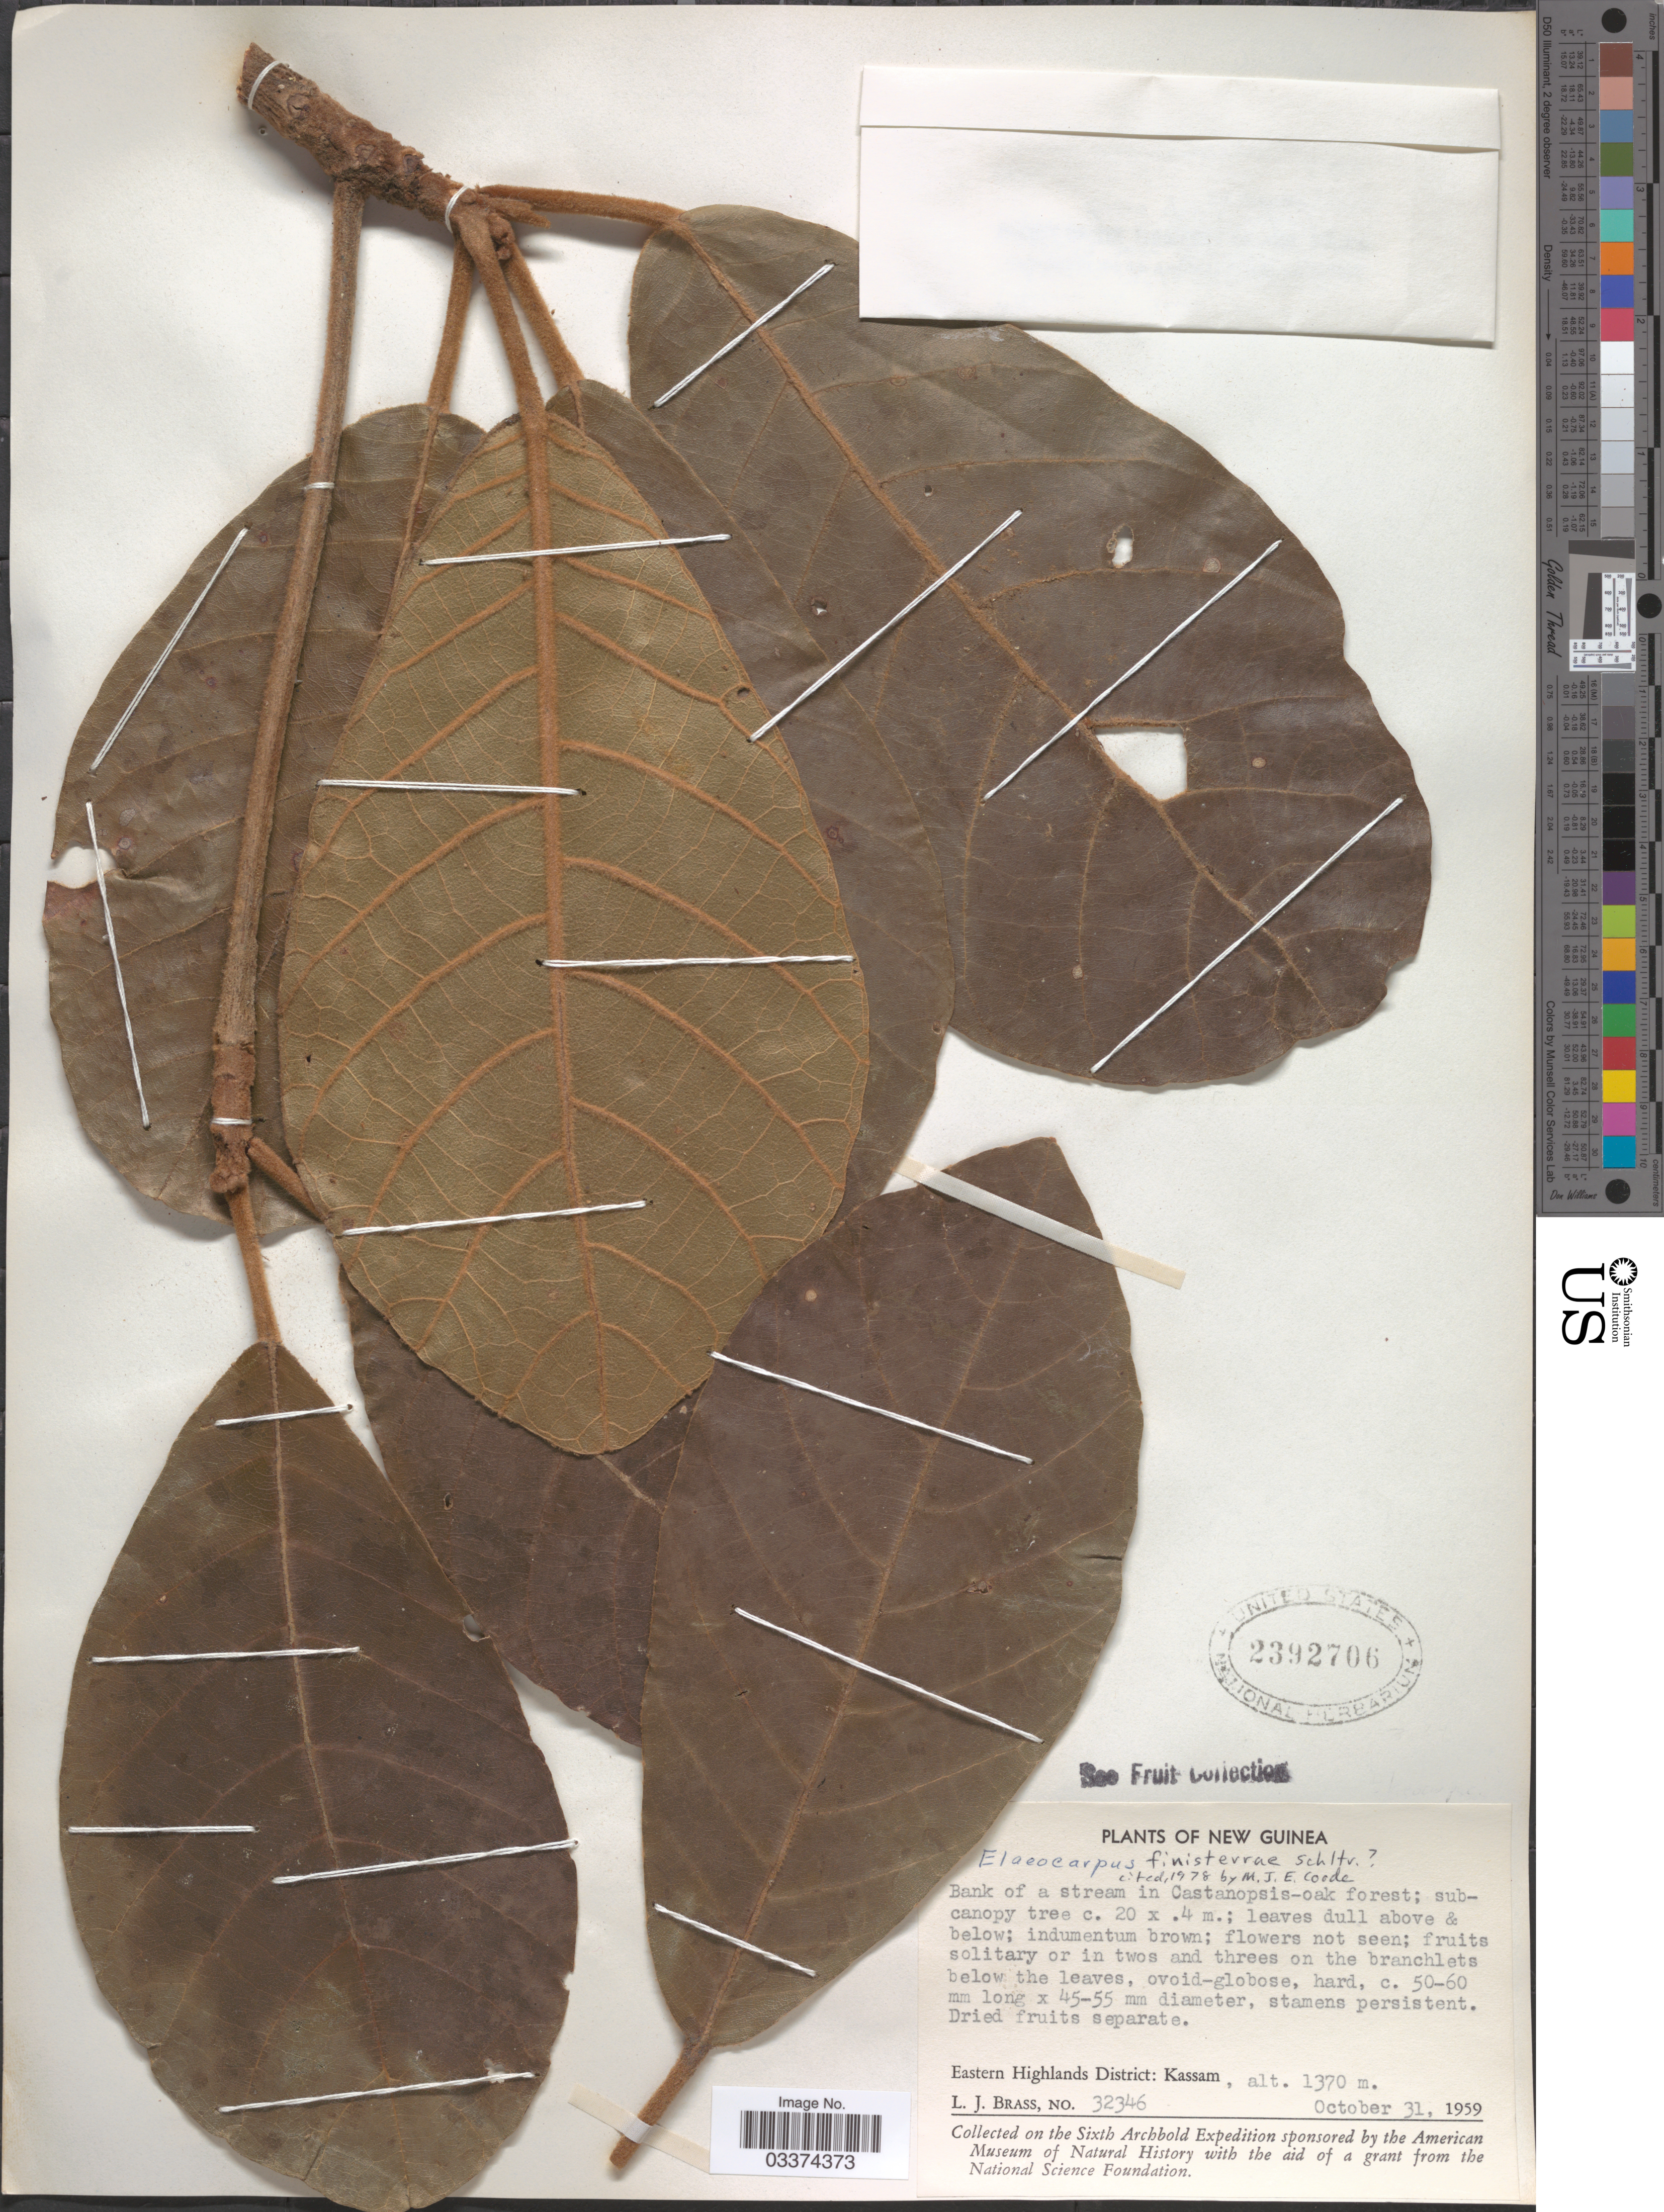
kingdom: Plantae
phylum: Tracheophyta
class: Magnoliopsida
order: Oxalidales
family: Elaeocarpaceae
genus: Elaeocarpus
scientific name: Elaeocarpus finisterrae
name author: Schltr.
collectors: L. J. Brass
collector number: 32346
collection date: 1959-10-31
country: Papua New Guinea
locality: New Guinea, Eastern Highlands District: Kassam.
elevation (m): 1370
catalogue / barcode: US 2392706